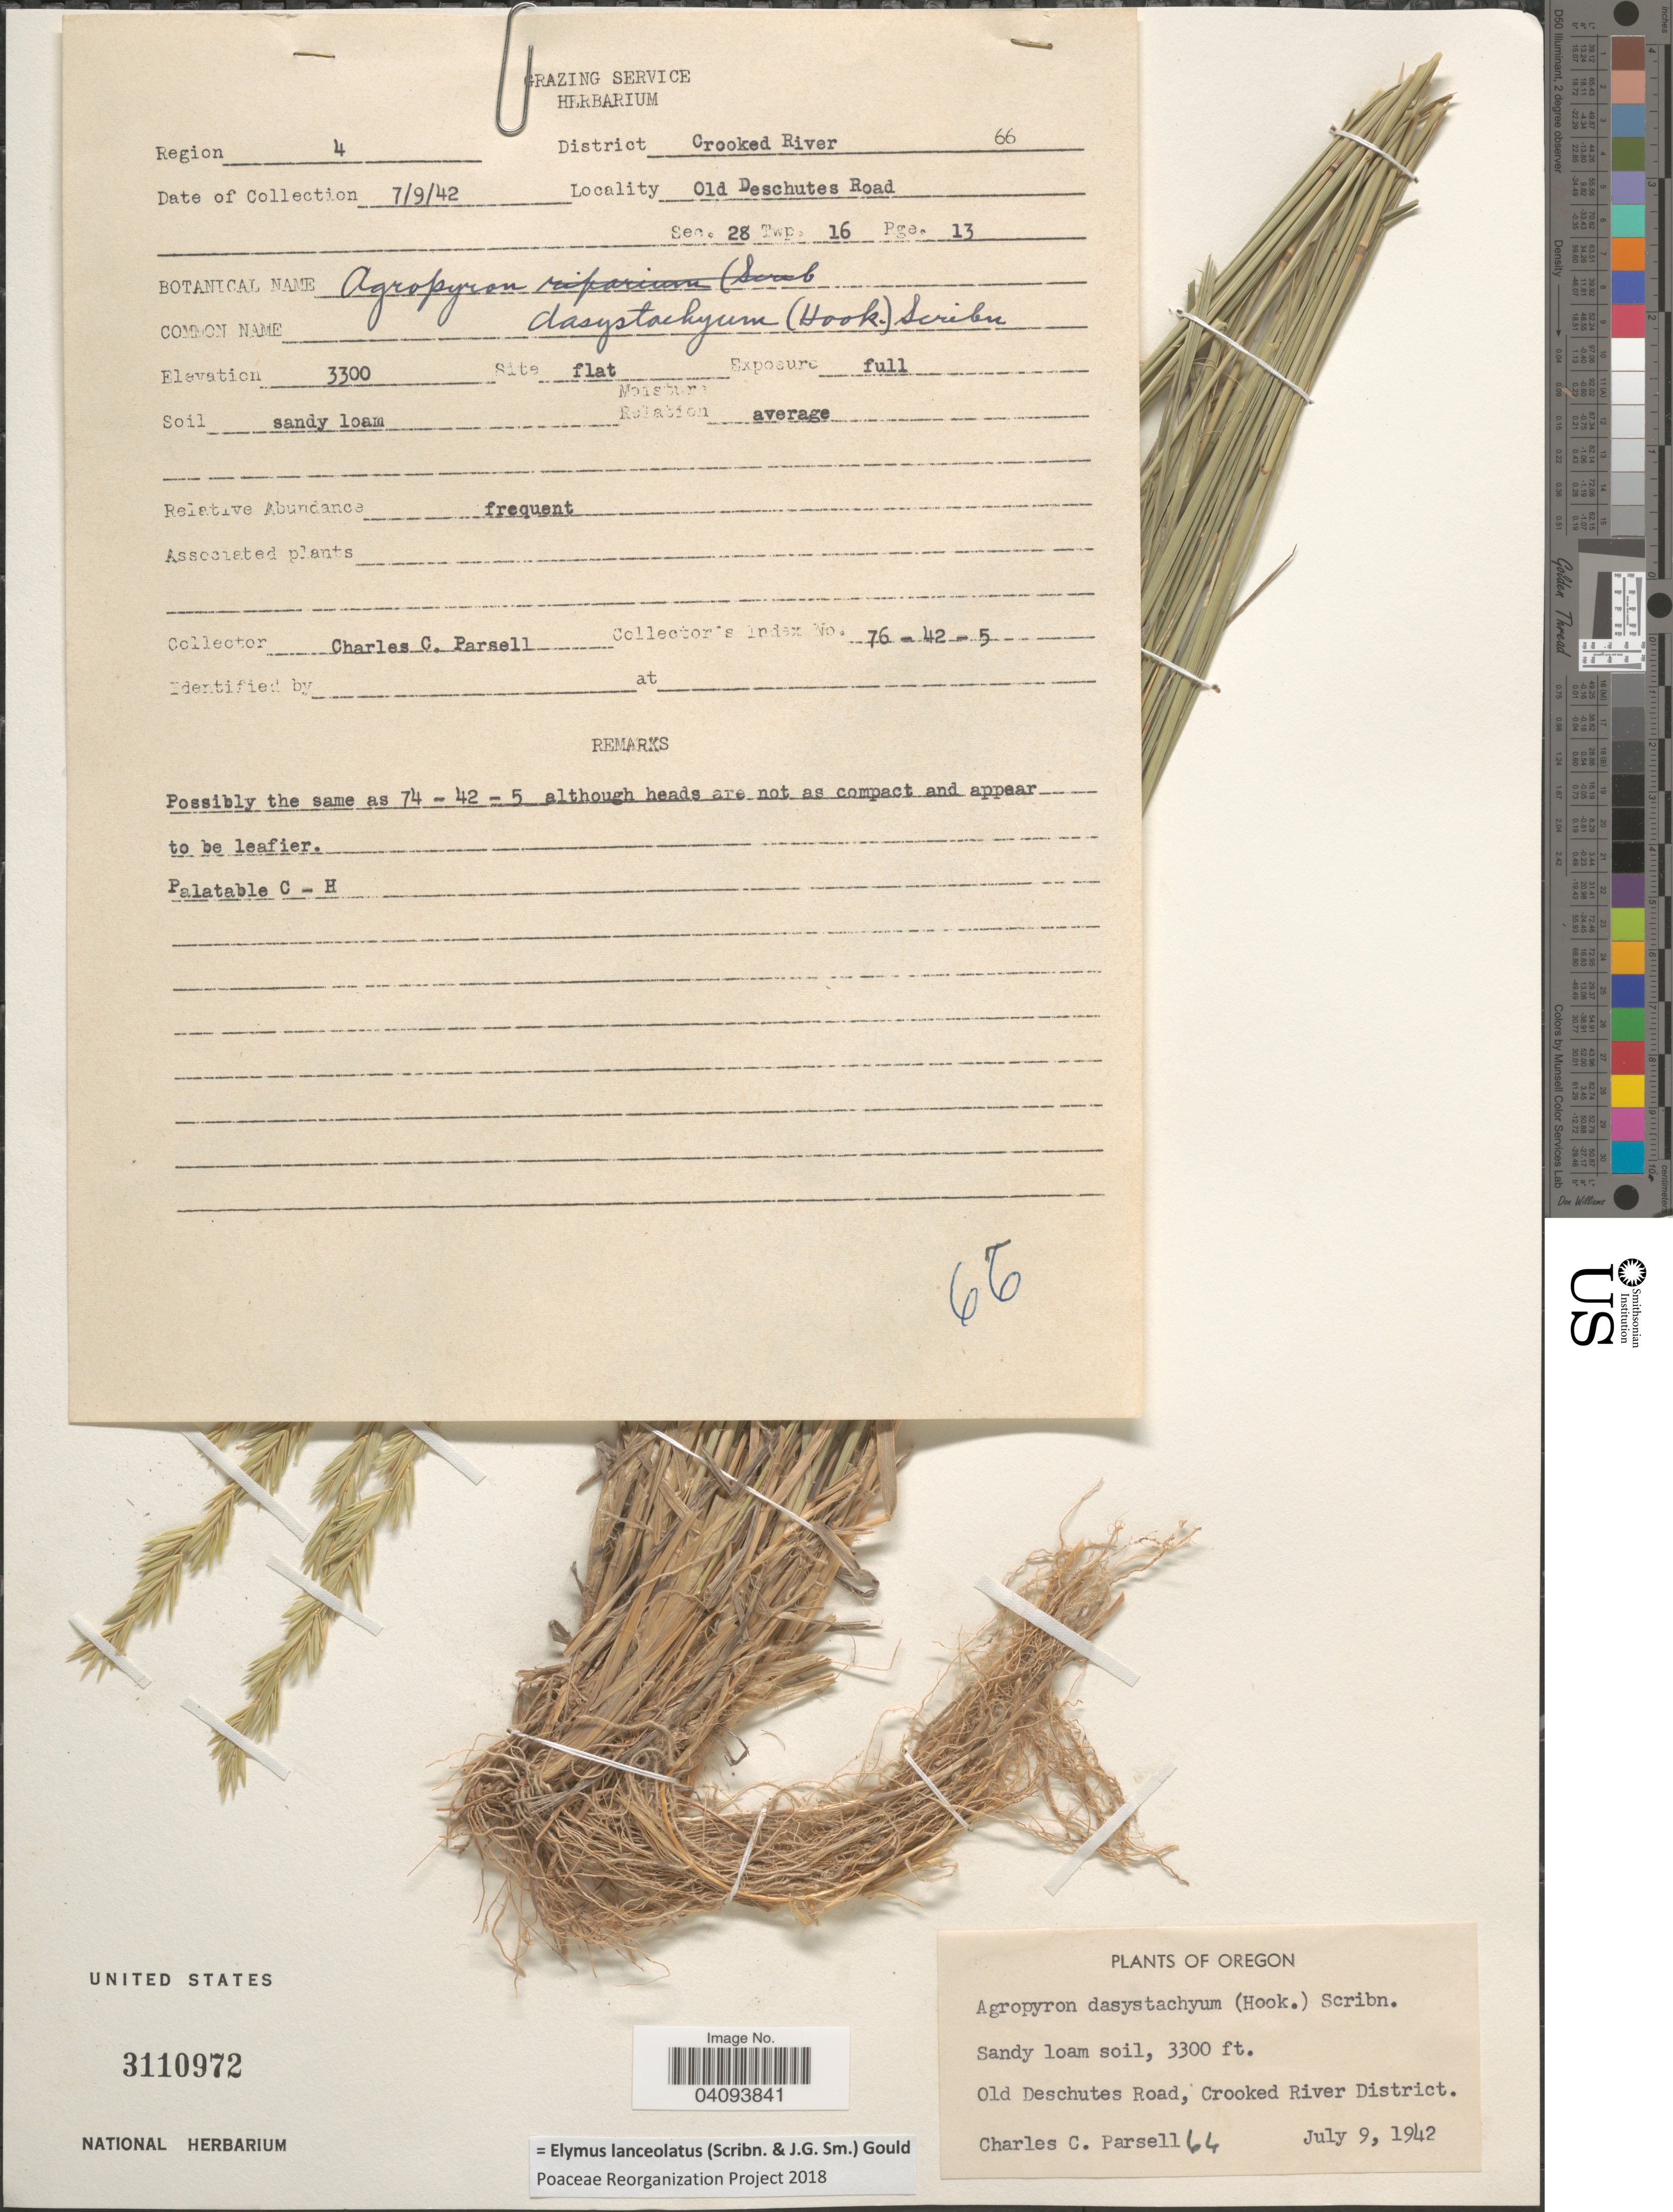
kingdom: Plantae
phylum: Tracheophyta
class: Liliopsida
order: Poales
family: Poaceae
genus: Elymus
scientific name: Elymus lanceolatus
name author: (Scribn. & J.G. Sm.) Gould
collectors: C. Parsell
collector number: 66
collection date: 1942-07-09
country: United States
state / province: Oregon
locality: Old Deschutes Road, Crooked River District. Region 4. Sec. 28 Twp. 16 Rge. 13.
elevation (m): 1006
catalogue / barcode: US 3110972